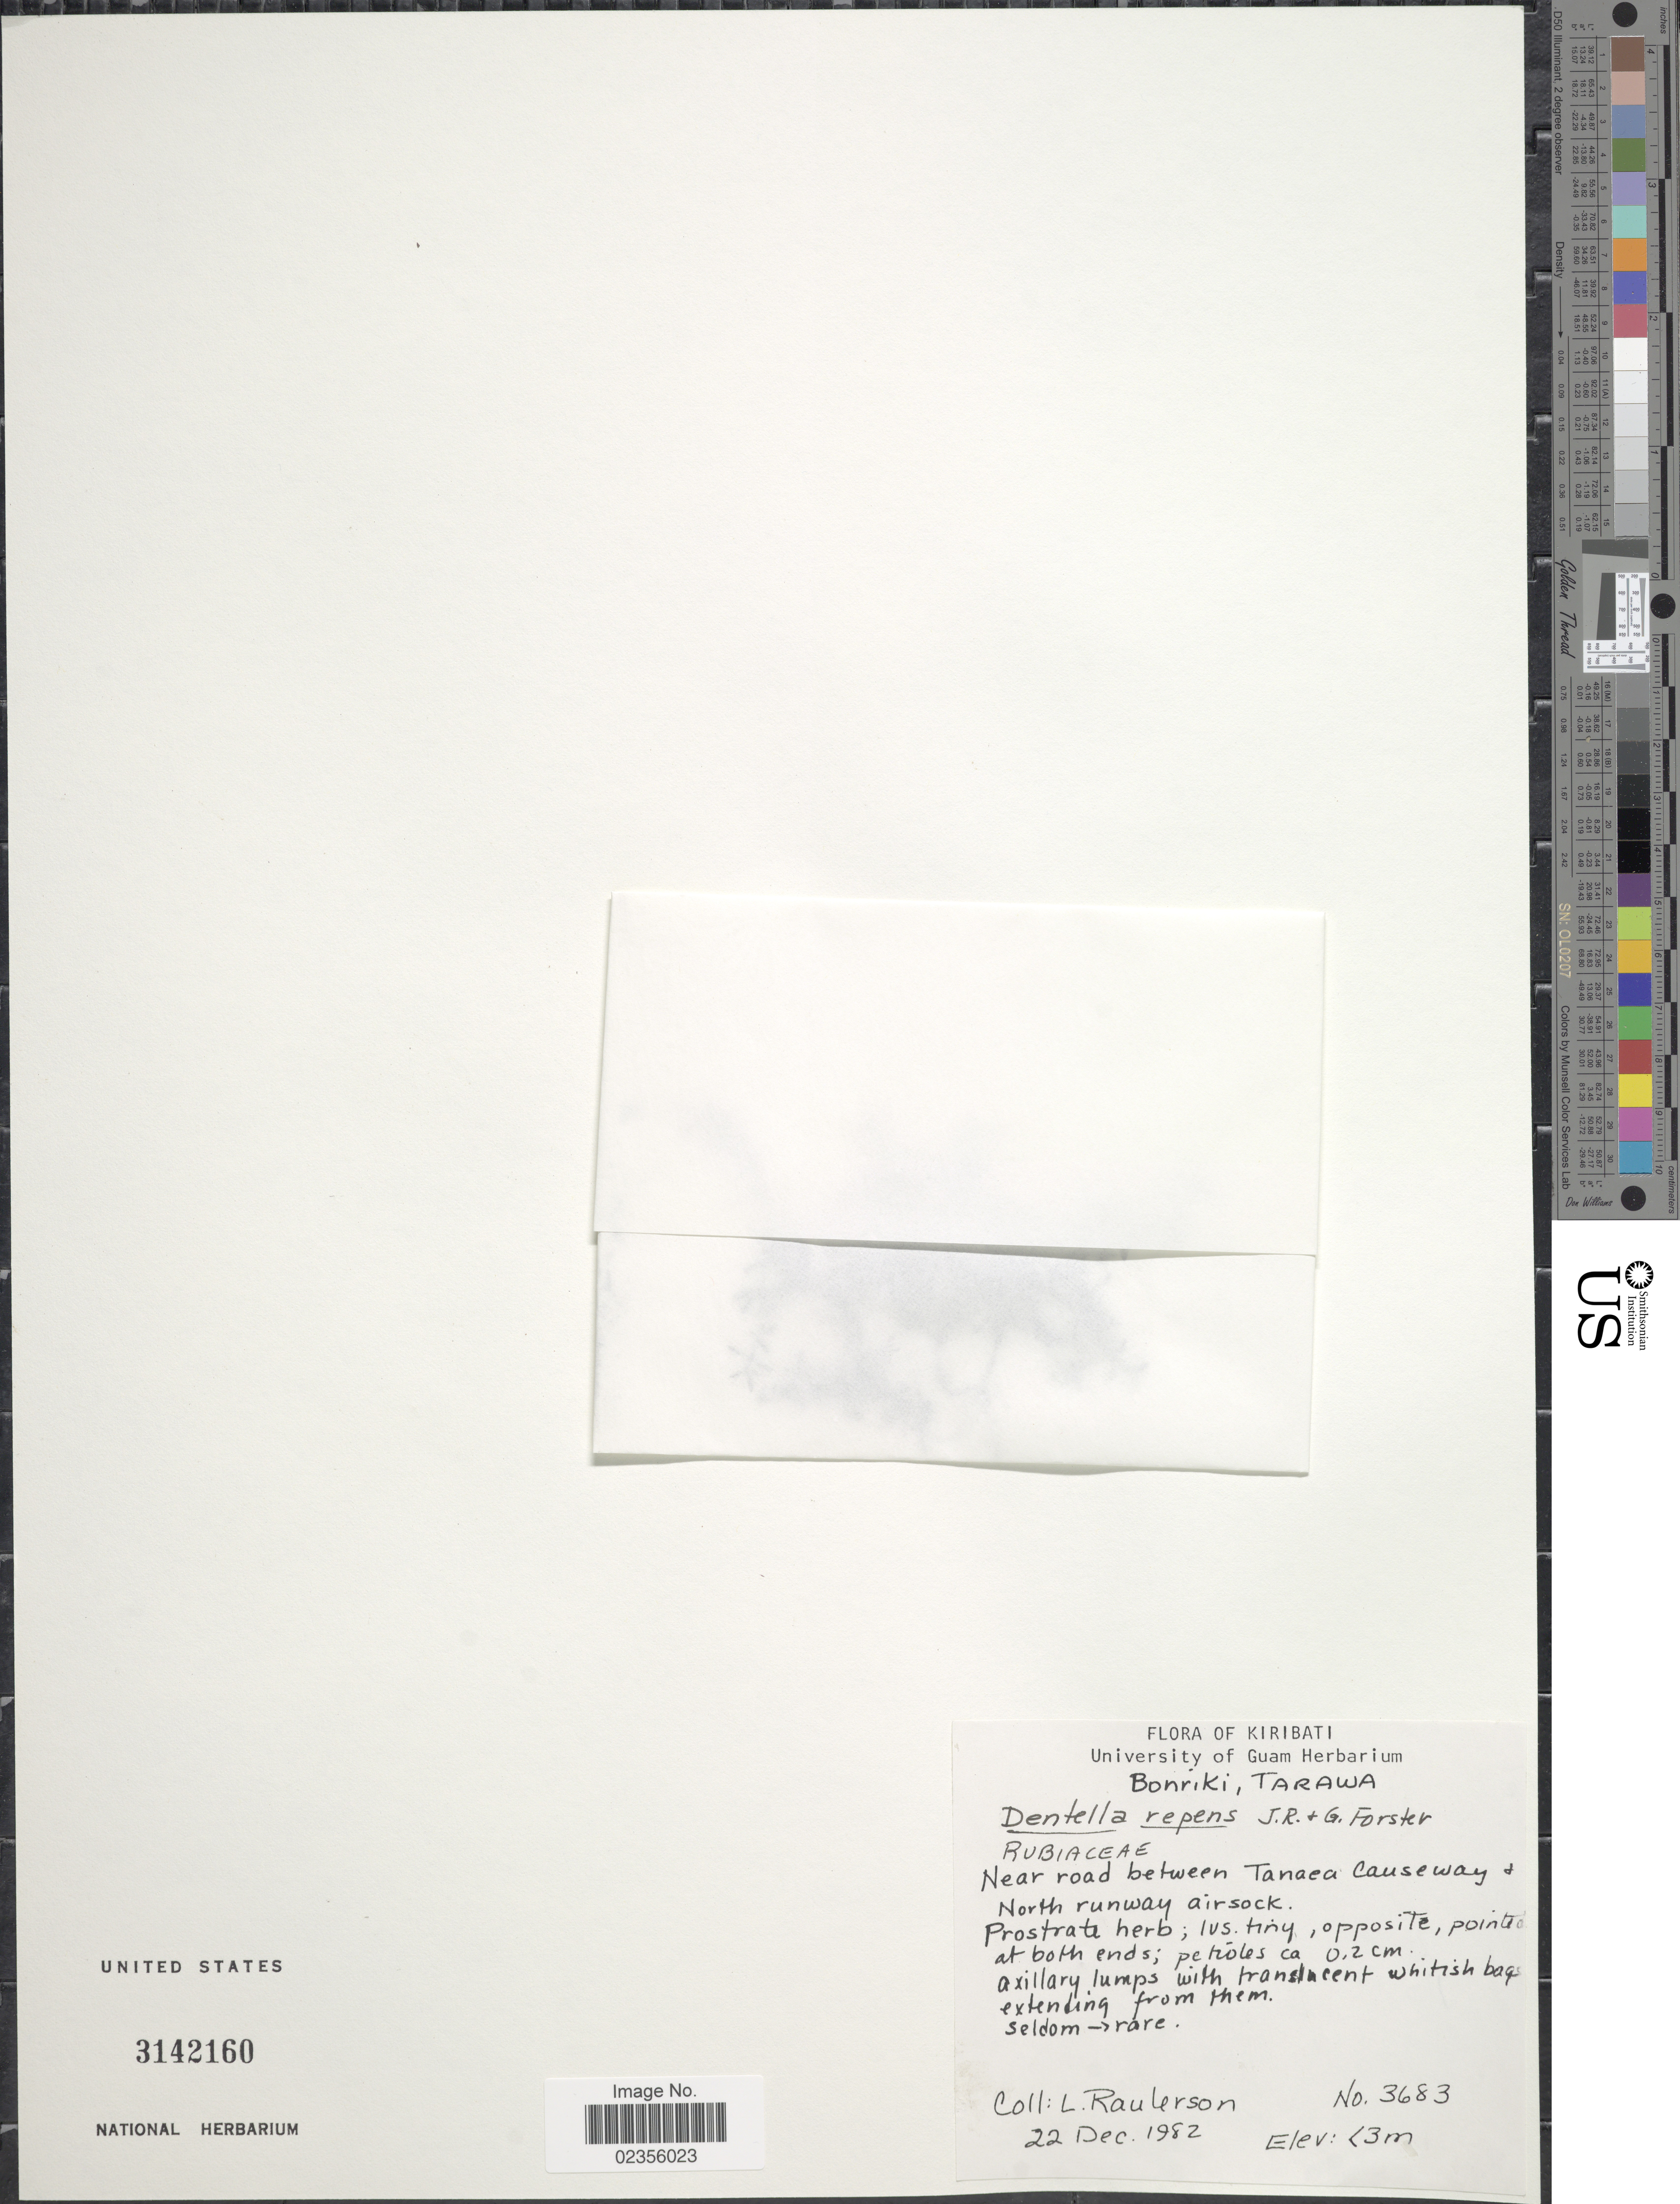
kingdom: Plantae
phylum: Tracheophyta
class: Magnoliopsida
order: Gentianales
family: Rubiaceae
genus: Dentella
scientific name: Dentella repens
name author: J.R. Forst. & G. Forst.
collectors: L. Raulerson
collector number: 3682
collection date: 1982-12-22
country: Kiribati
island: Tarawa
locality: Bonriki, Tarawa. Near road between Tanaea Causeway & North runway airstock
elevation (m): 3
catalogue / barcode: US 3142160